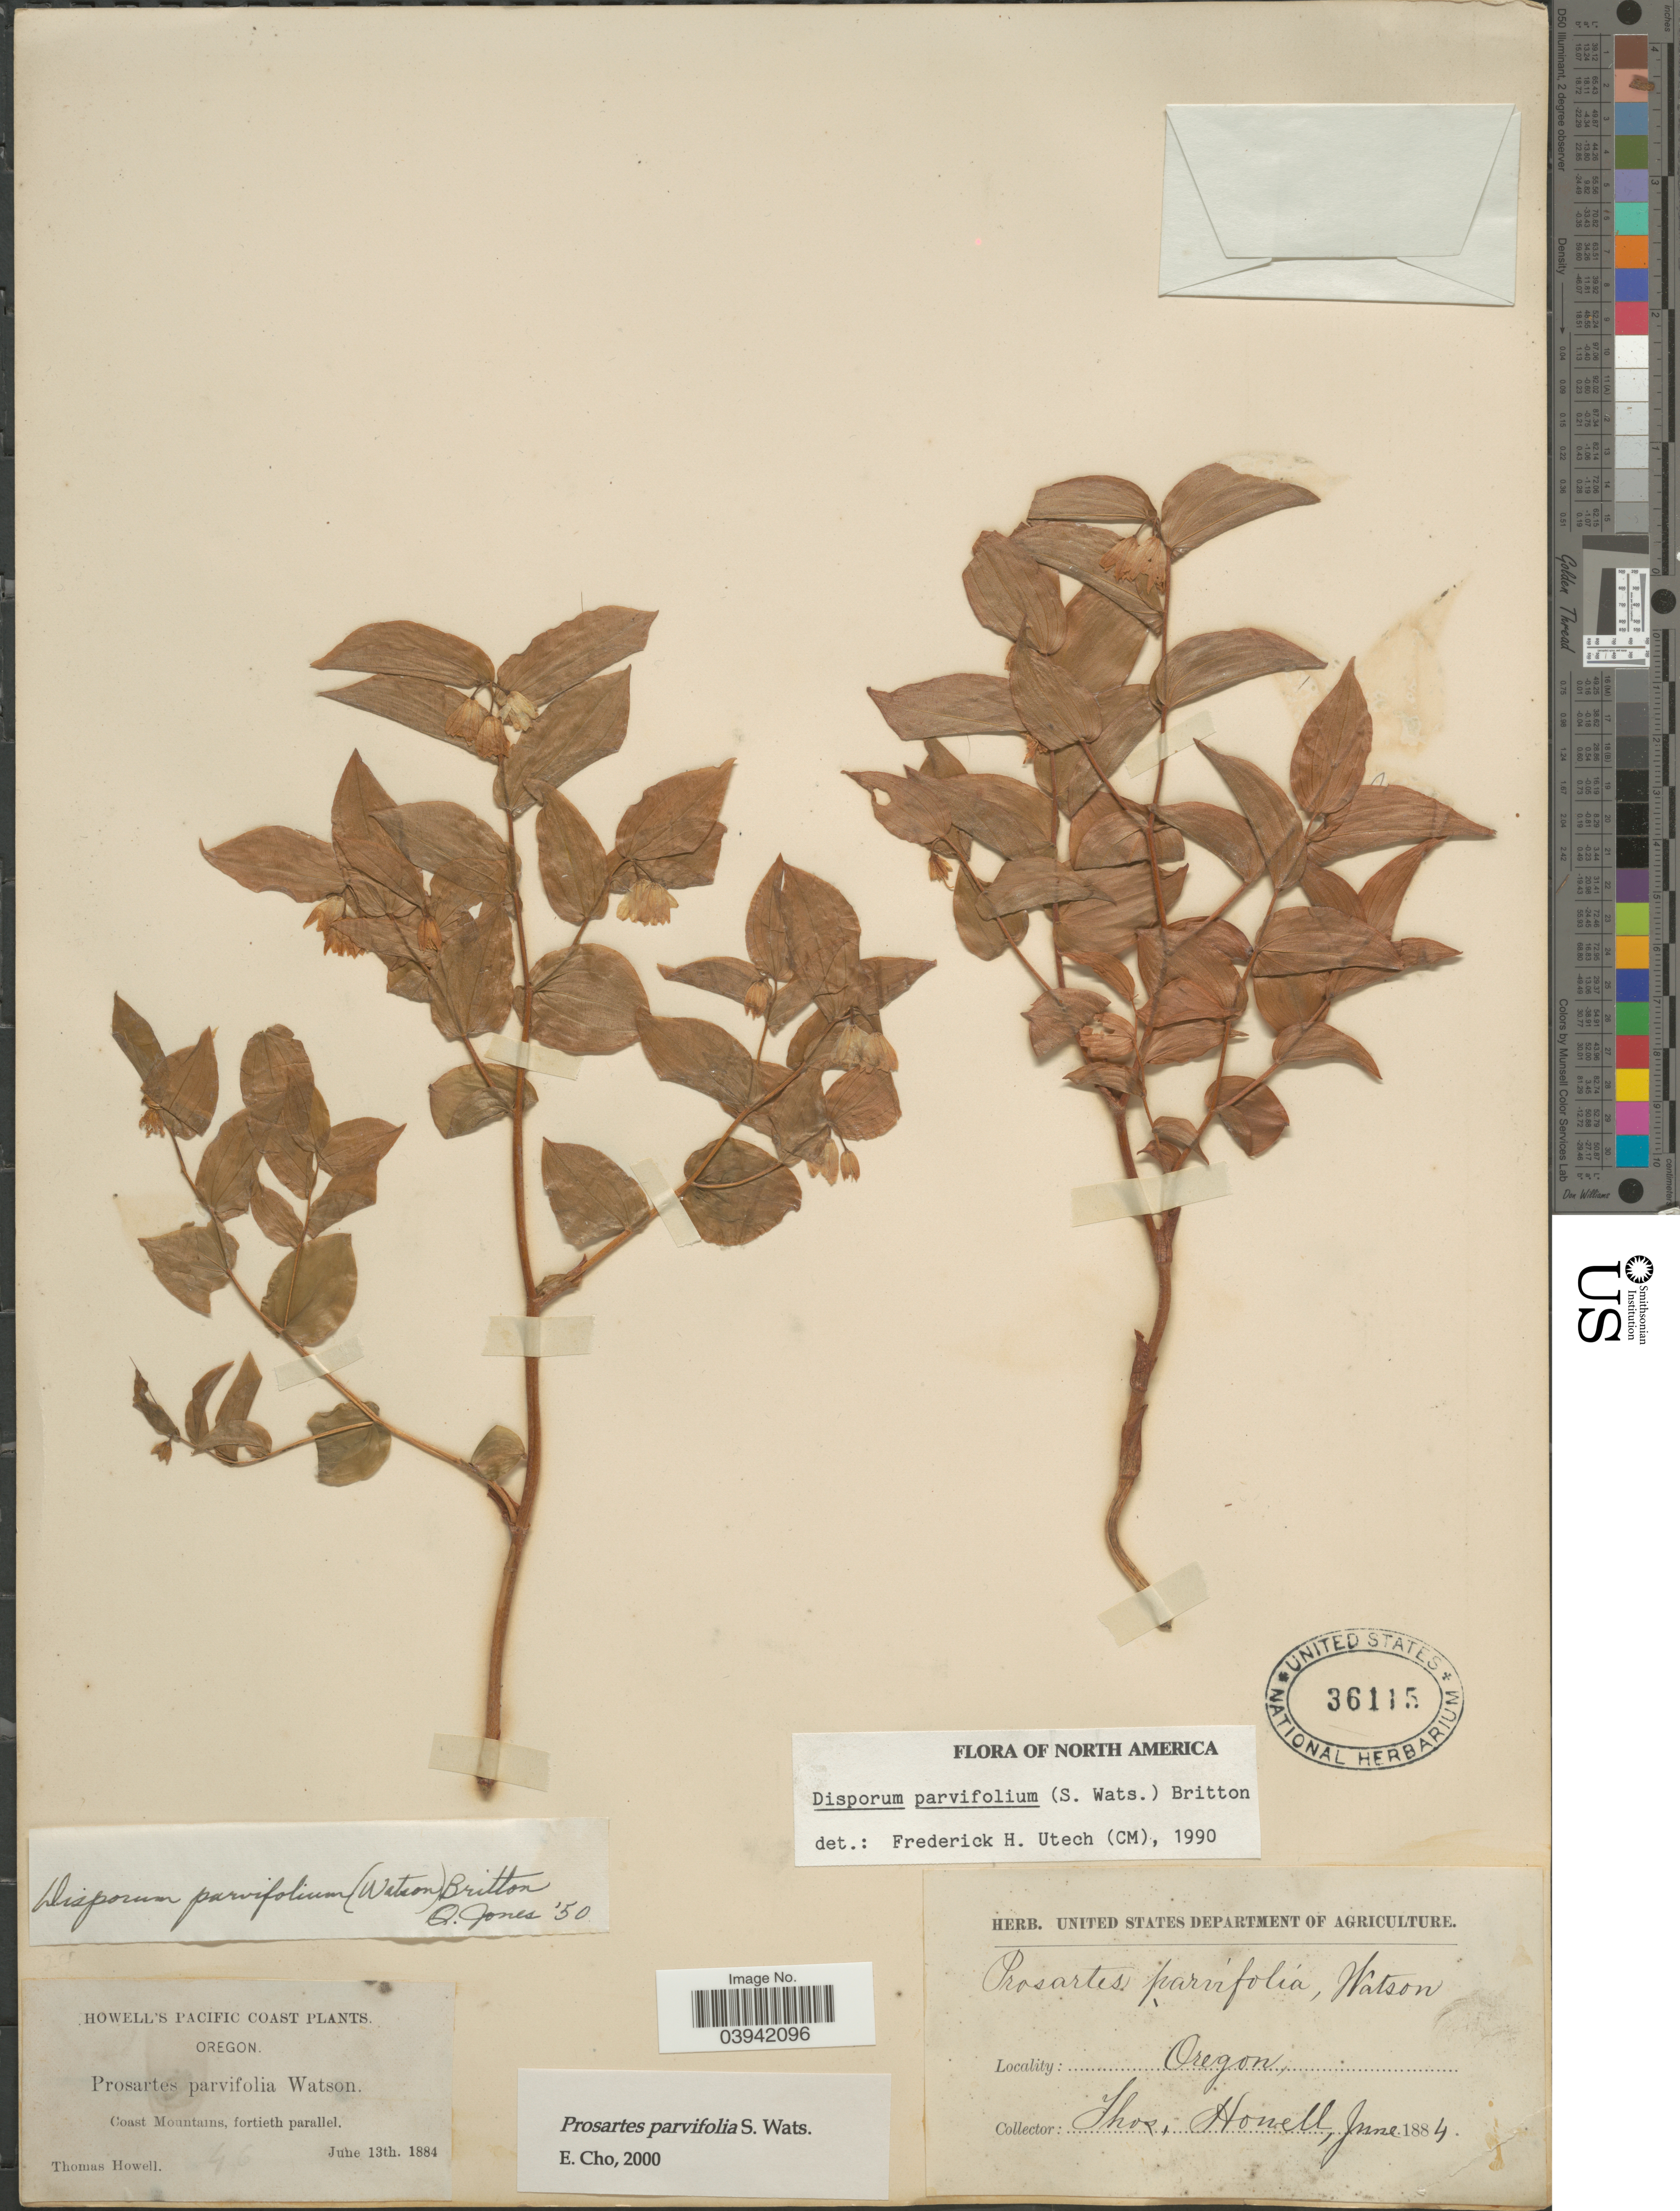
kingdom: Plantae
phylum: Tracheophyta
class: Liliopsida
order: Liliales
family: Liliaceae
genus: Prosartes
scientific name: Prosartes parvifolia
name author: S. Watson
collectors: T. Howell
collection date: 1884-06-13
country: United States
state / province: Oregon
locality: Pacific Coast. Coast Mountains, fortieth parallel.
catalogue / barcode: US 36115